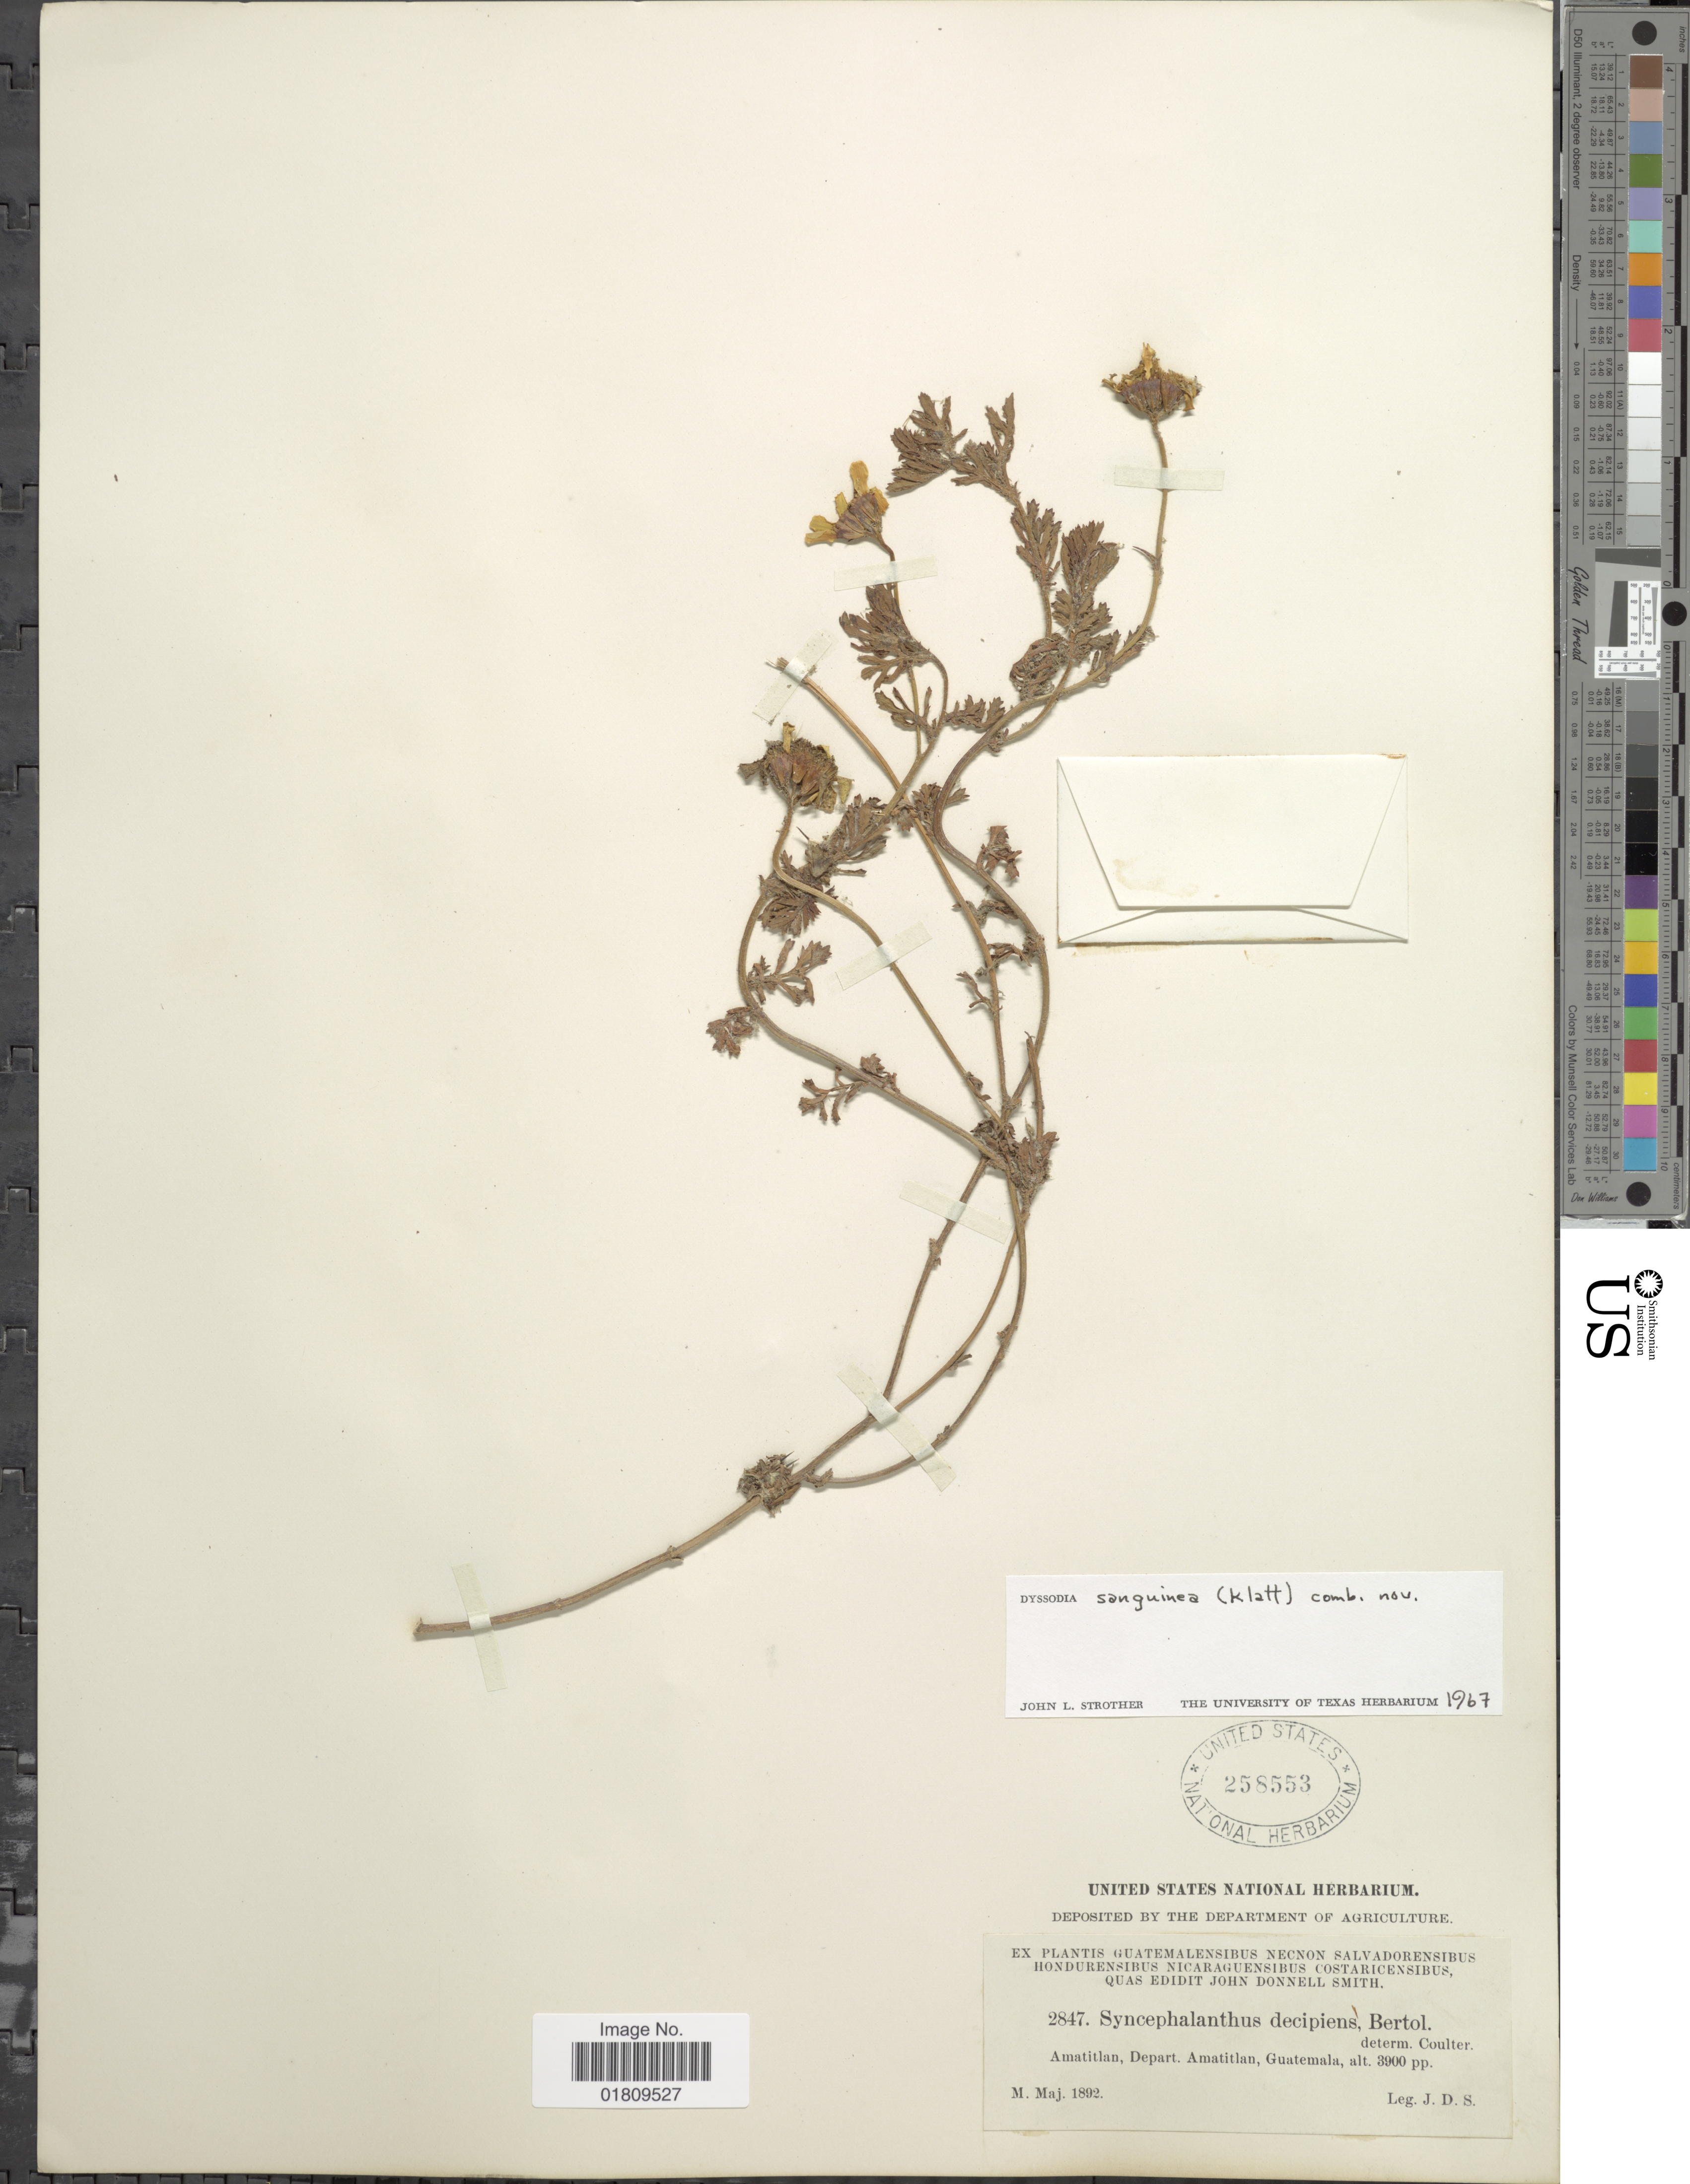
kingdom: Plantae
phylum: Tracheophyta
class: Magnoliopsida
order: Asterales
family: Asteraceae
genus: Dyssodia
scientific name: Dyssodia decipiens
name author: (Bartl.) M.C. Johnst. ex M.C. Johnst. & B.L. Turner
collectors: J. Donnell Smith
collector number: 2847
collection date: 1892-05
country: Guatemala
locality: Amatitlan, Depart. Amatitlan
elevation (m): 1189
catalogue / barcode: US 258553